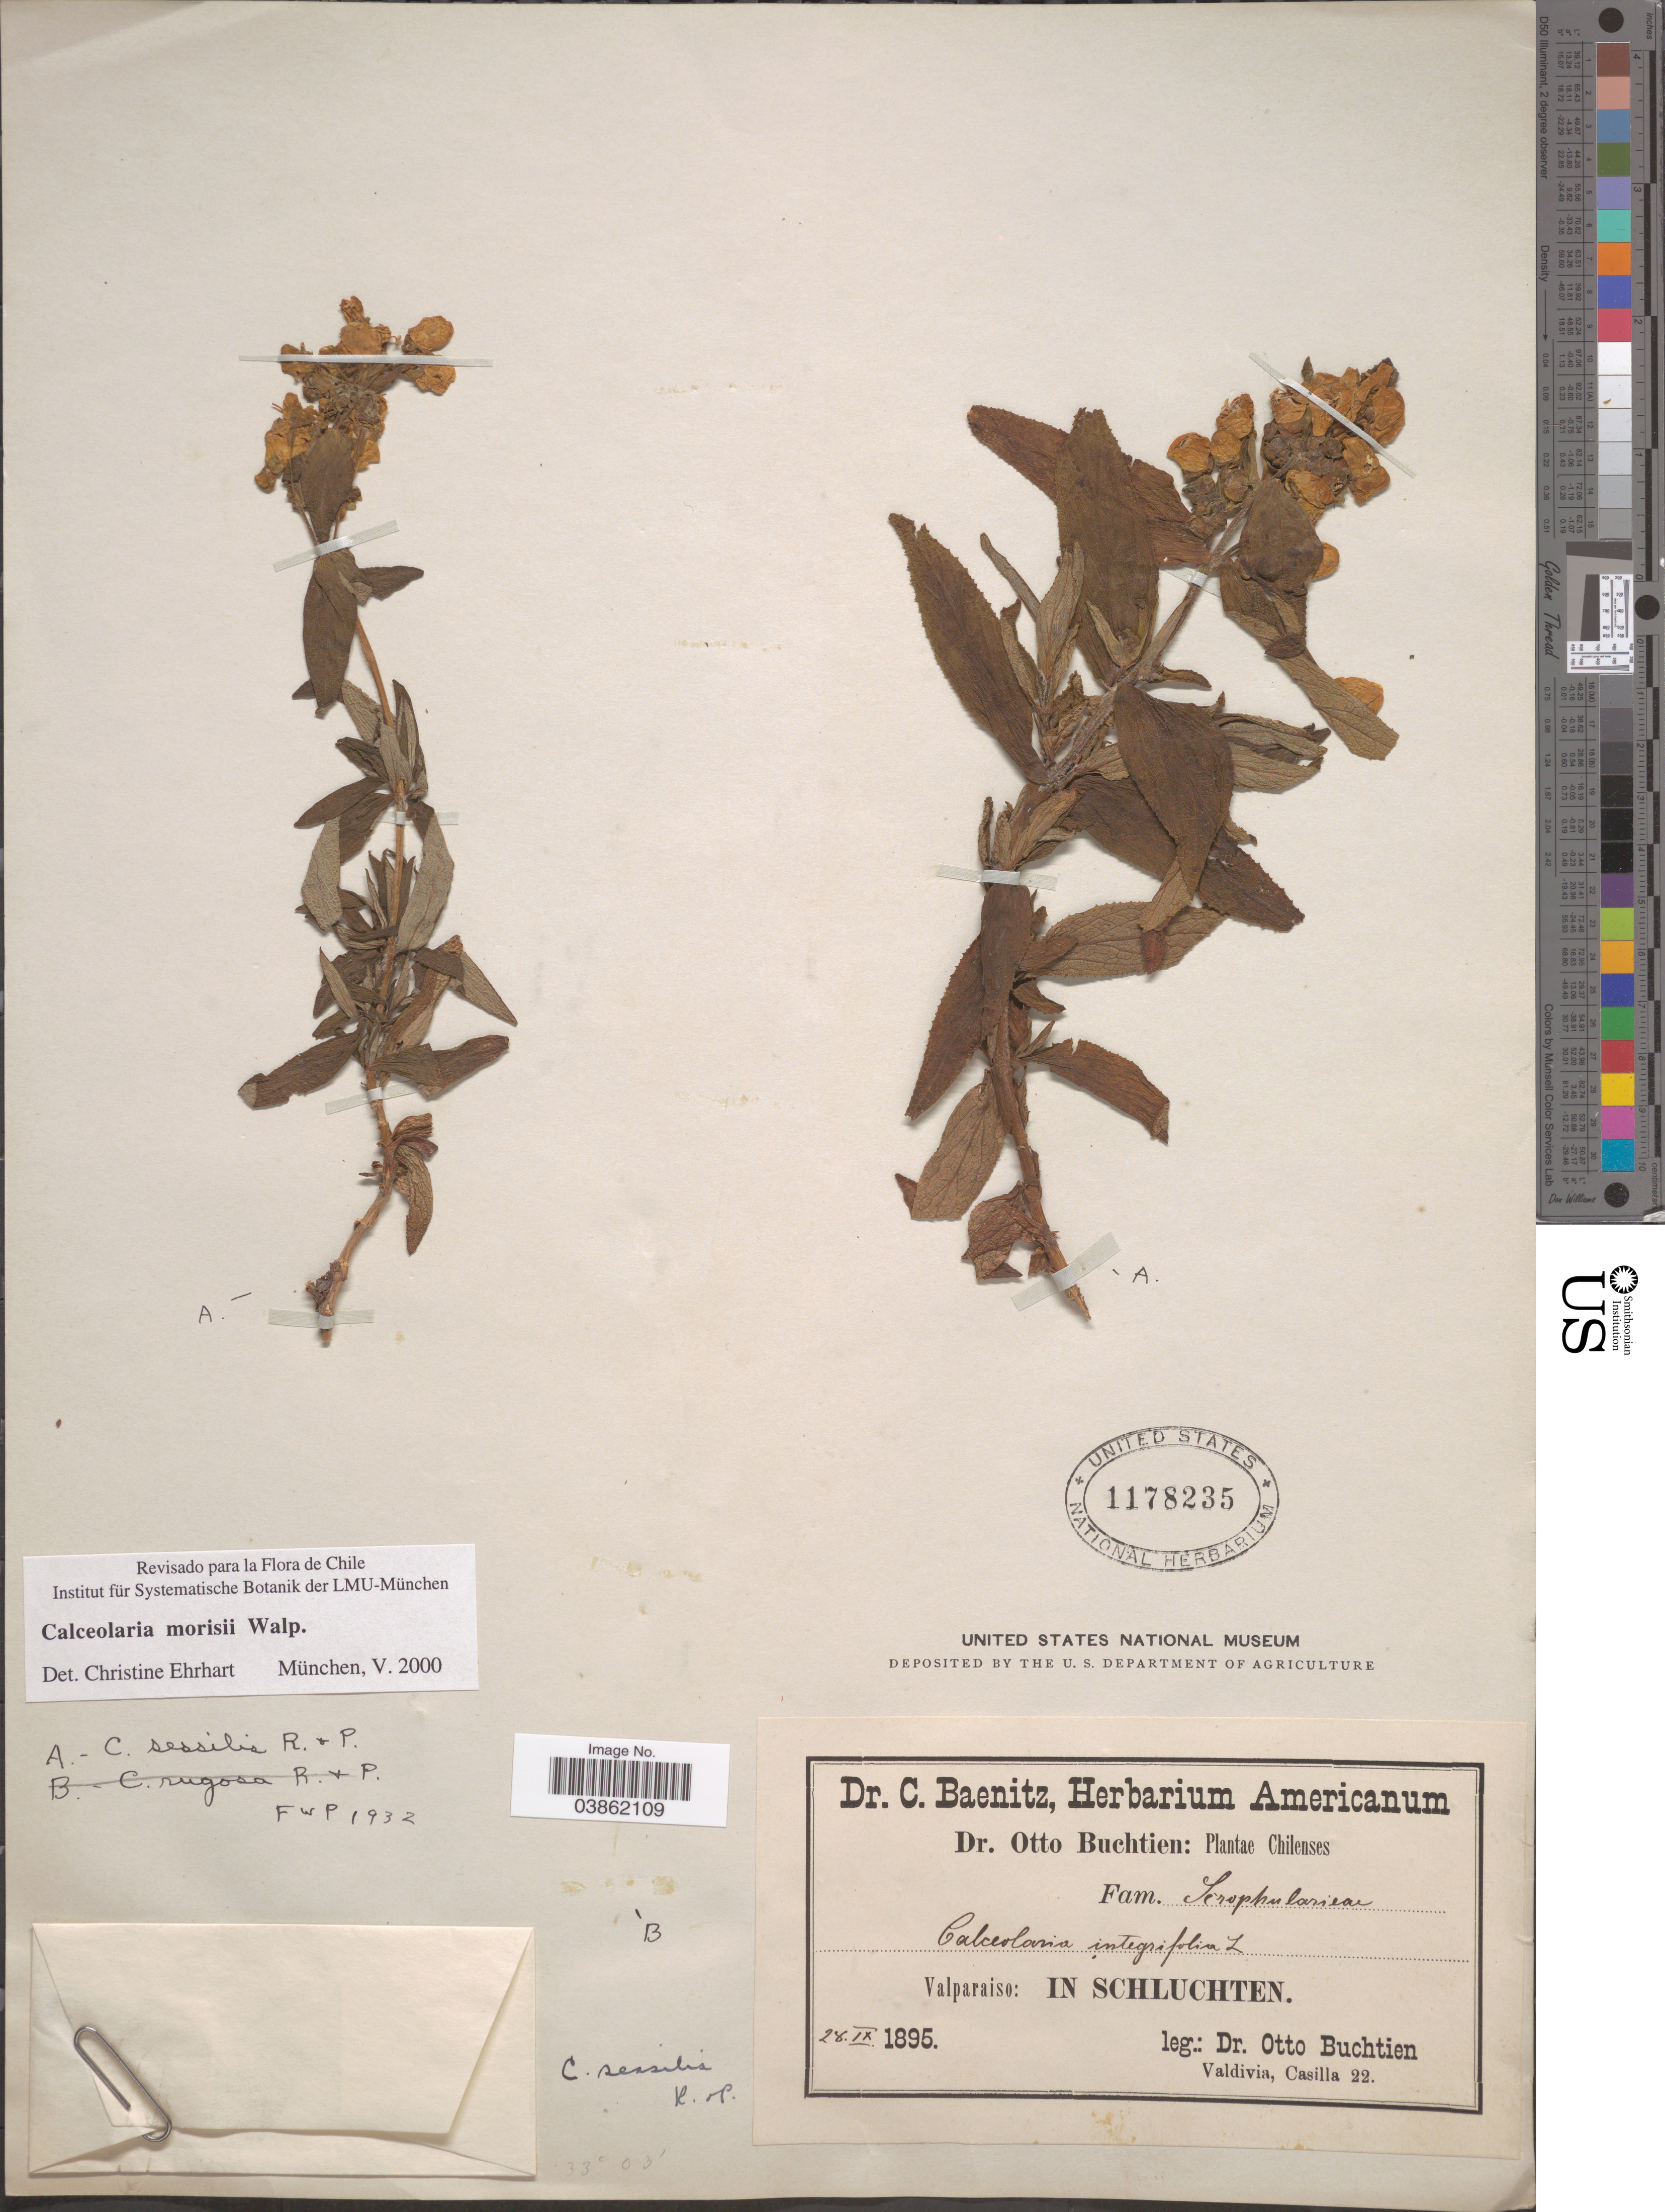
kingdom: Plantae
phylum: Tracheophyta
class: Magnoliopsida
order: Lamiales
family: Calceolariaceae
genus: Calceolaria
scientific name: Calceolaria morisii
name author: Walp.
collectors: O. Buchtien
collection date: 1895-09-28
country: Chile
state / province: Valparaíso (V)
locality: In Schluchten.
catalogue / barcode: US 1178235